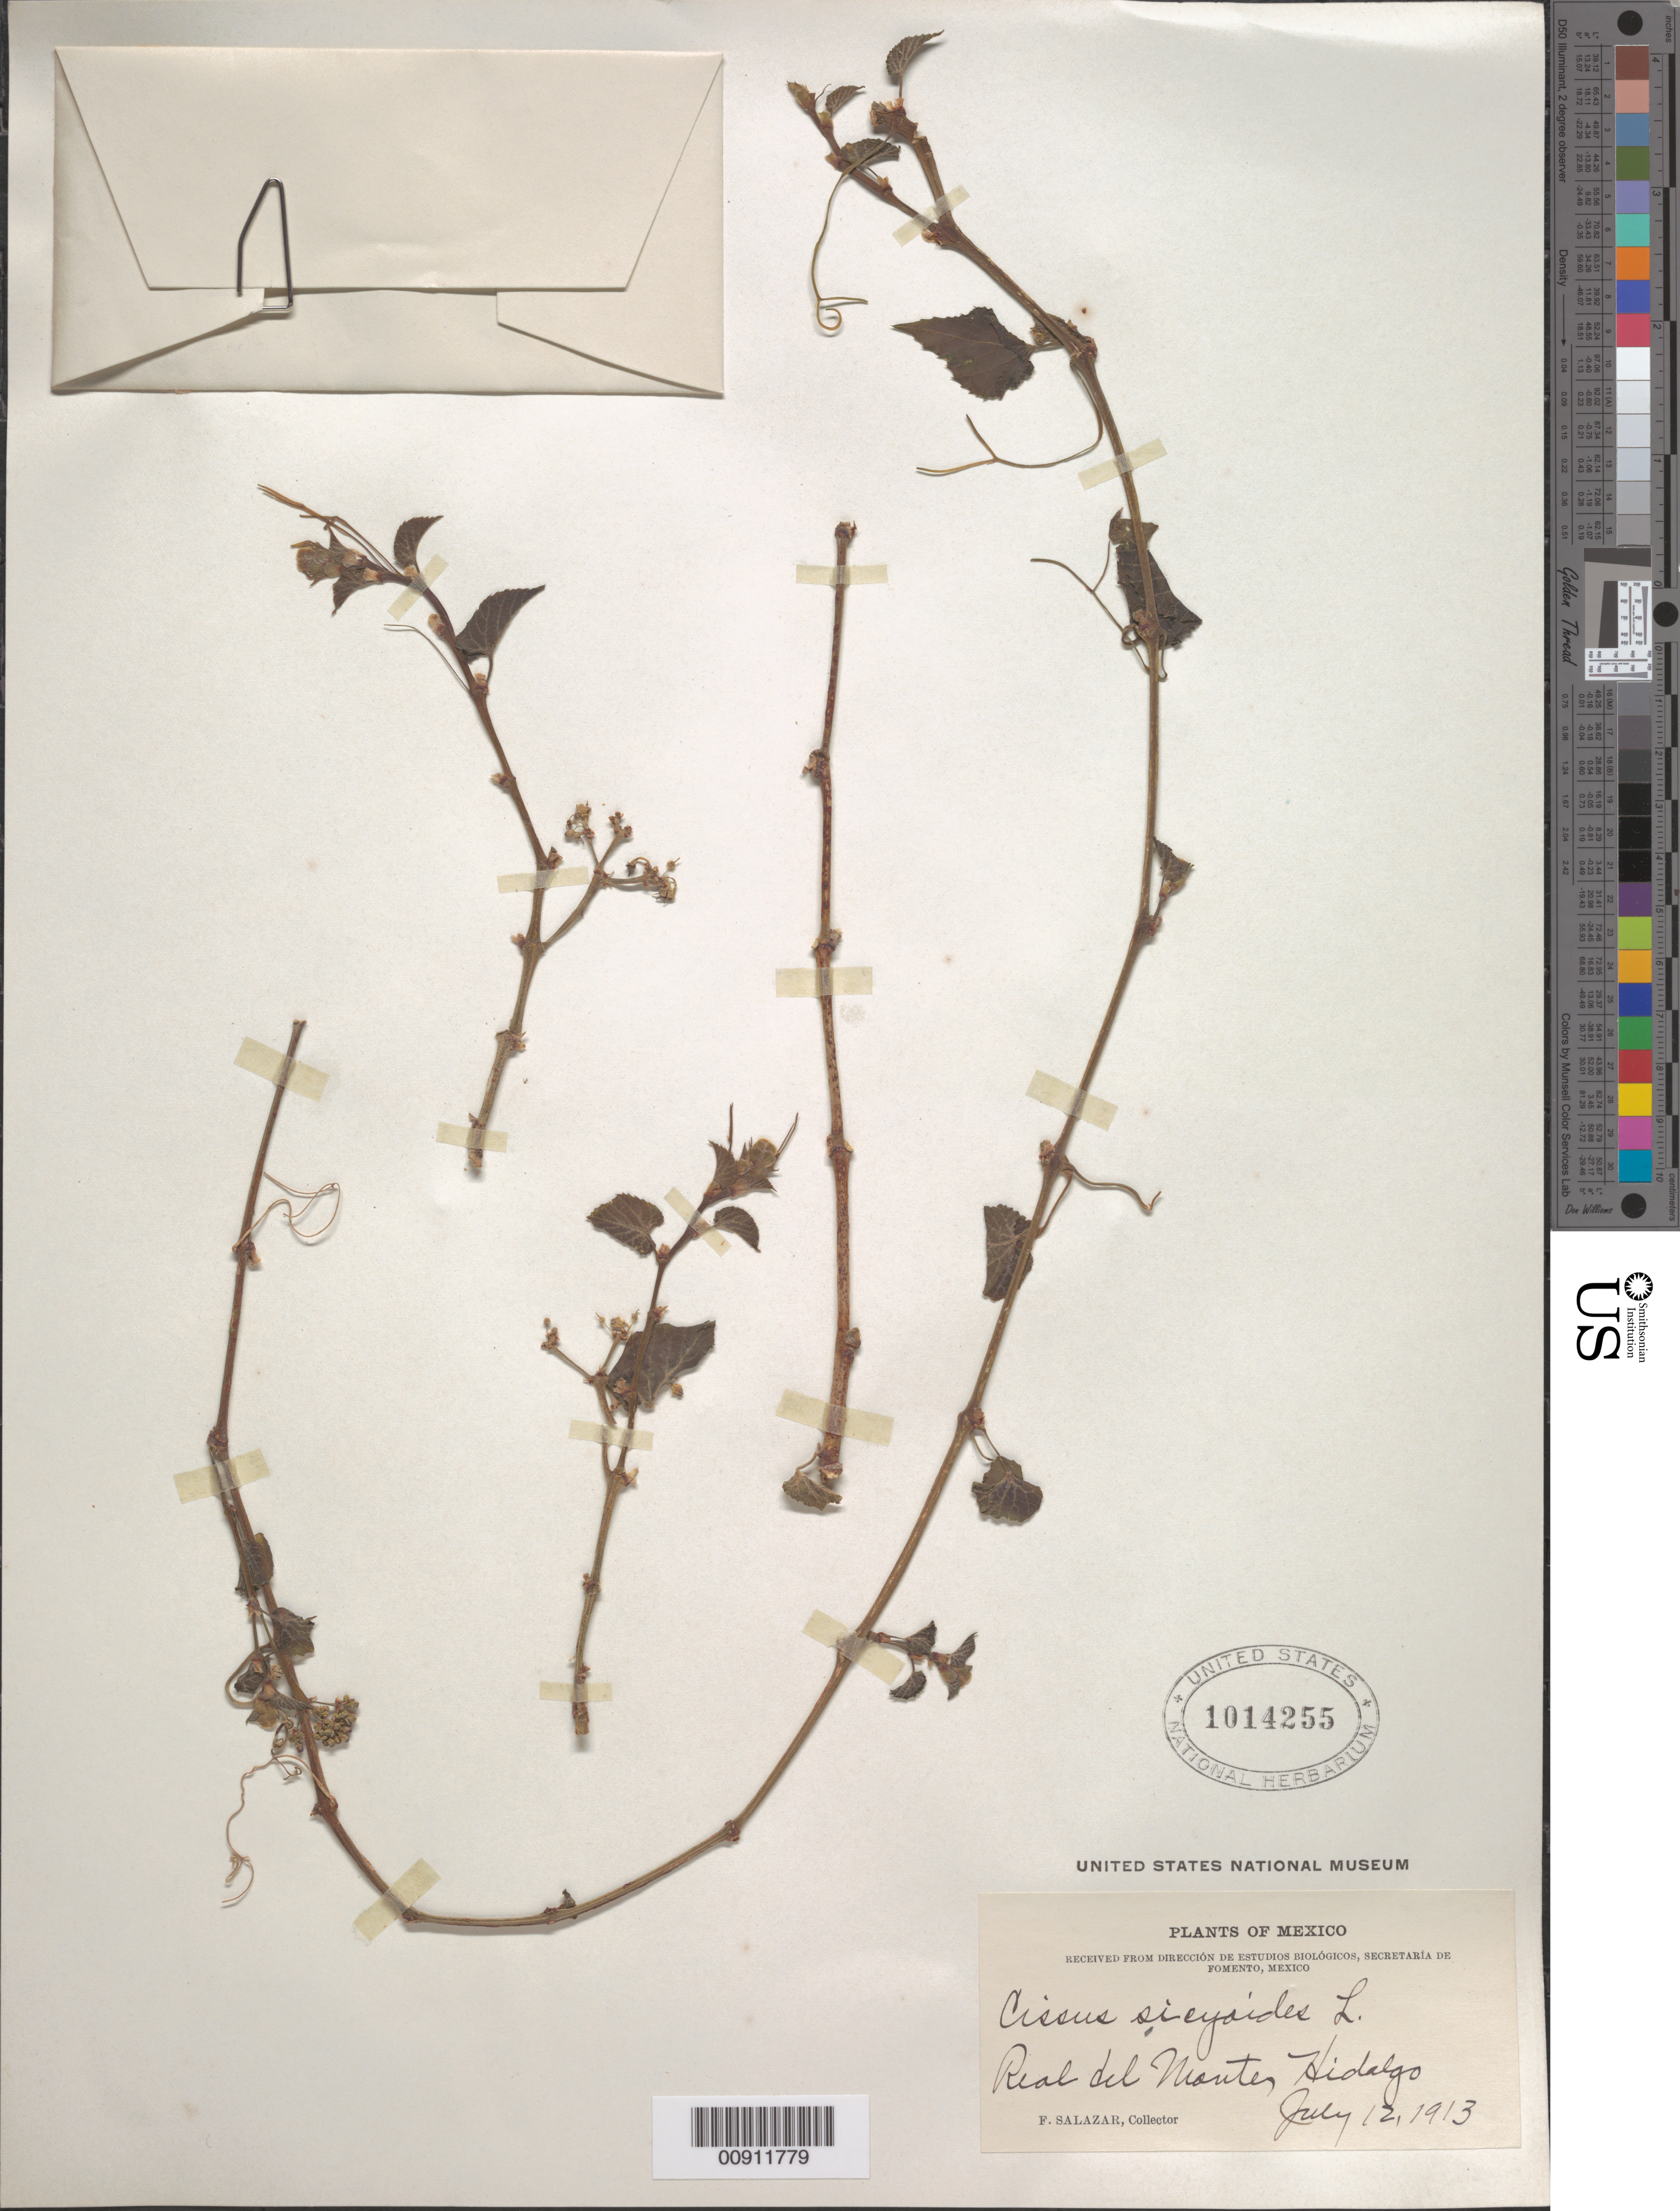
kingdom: Plantae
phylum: Tracheophyta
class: Magnoliopsida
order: Vitales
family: Vitaceae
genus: Cissus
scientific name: Cissus verticillata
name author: (L.) Nicolson & C.E. Jarvis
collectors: F. Salazar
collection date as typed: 12 Jul 1913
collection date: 1913-07-12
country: Mexico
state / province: Hidalgo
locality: Real del monte, Hidalgo.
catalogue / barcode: US 1014255